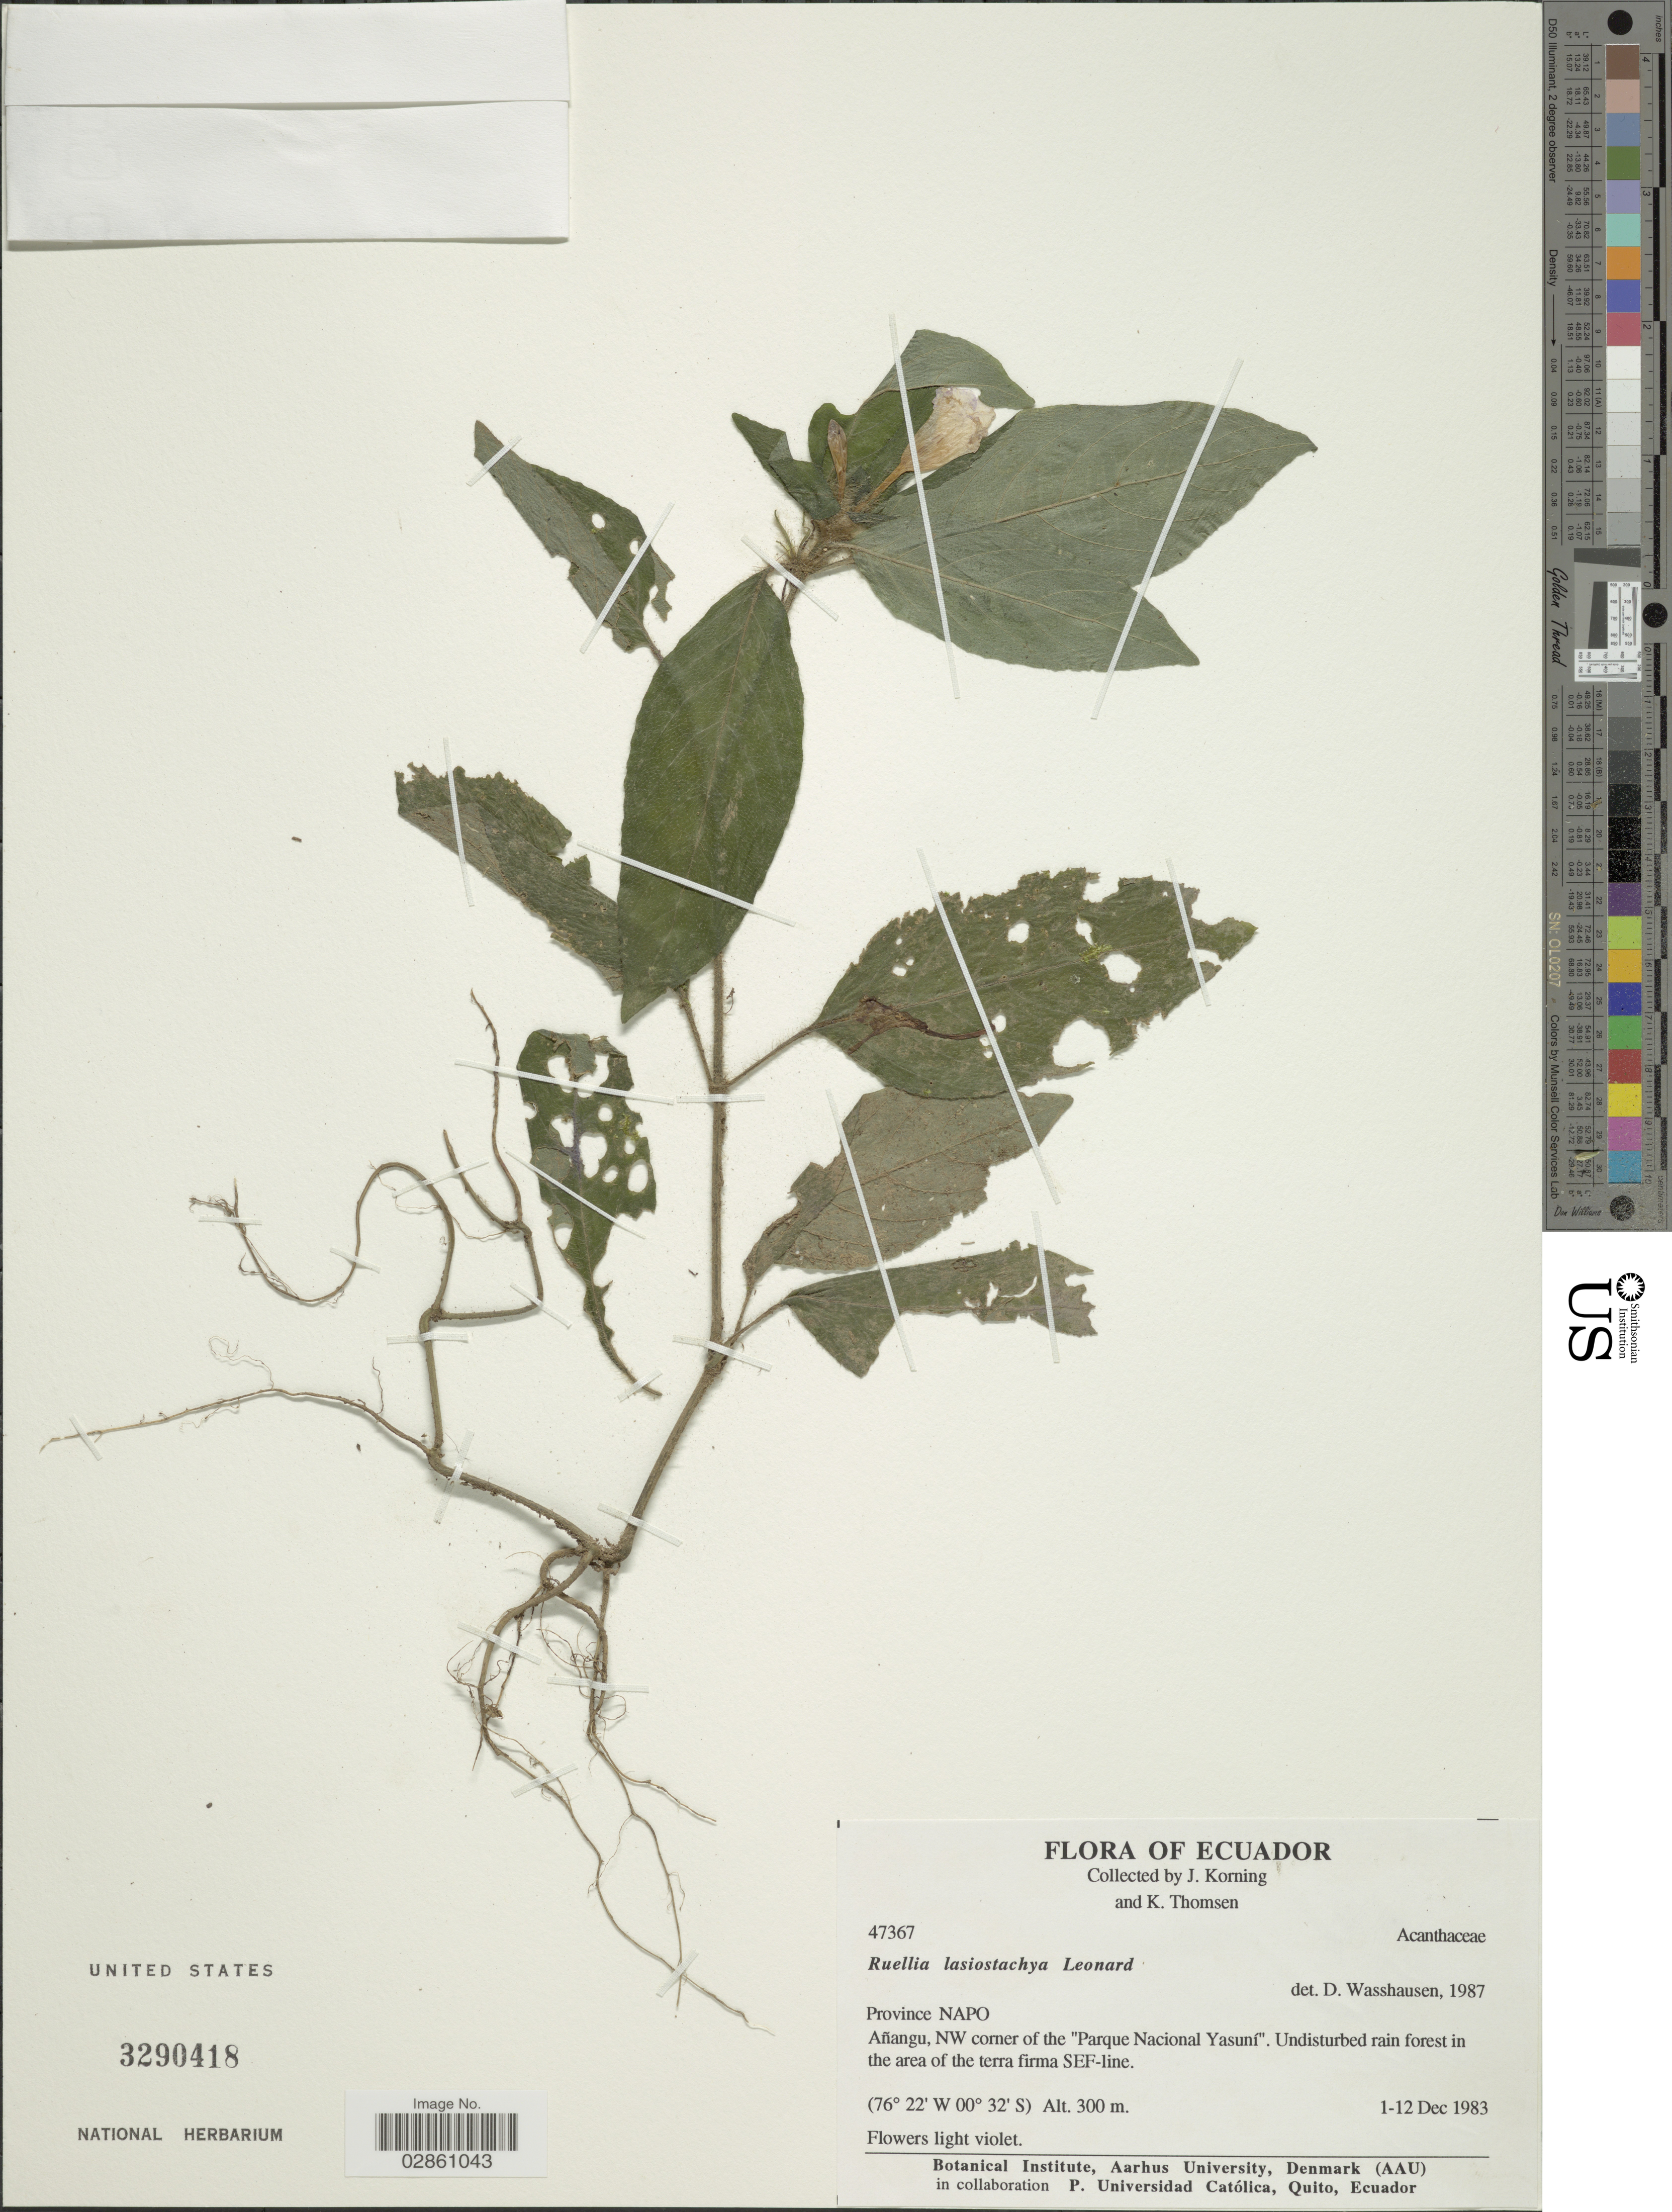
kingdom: Plantae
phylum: Tracheophyta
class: Magnoliopsida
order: Lamiales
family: Acanthaceae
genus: Ruellia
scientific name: Ruellia lasiostachya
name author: Leonard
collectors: J. Korning & K. Thomsen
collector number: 47367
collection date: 1983-12-01/1983-12-12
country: Ecuador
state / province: Napo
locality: Añangu, NW corner of the "Parque Nacional Yasuní". Undisturbed rain forest in the area of the area of the terra firma SEF-line.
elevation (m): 300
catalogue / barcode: US 3290418